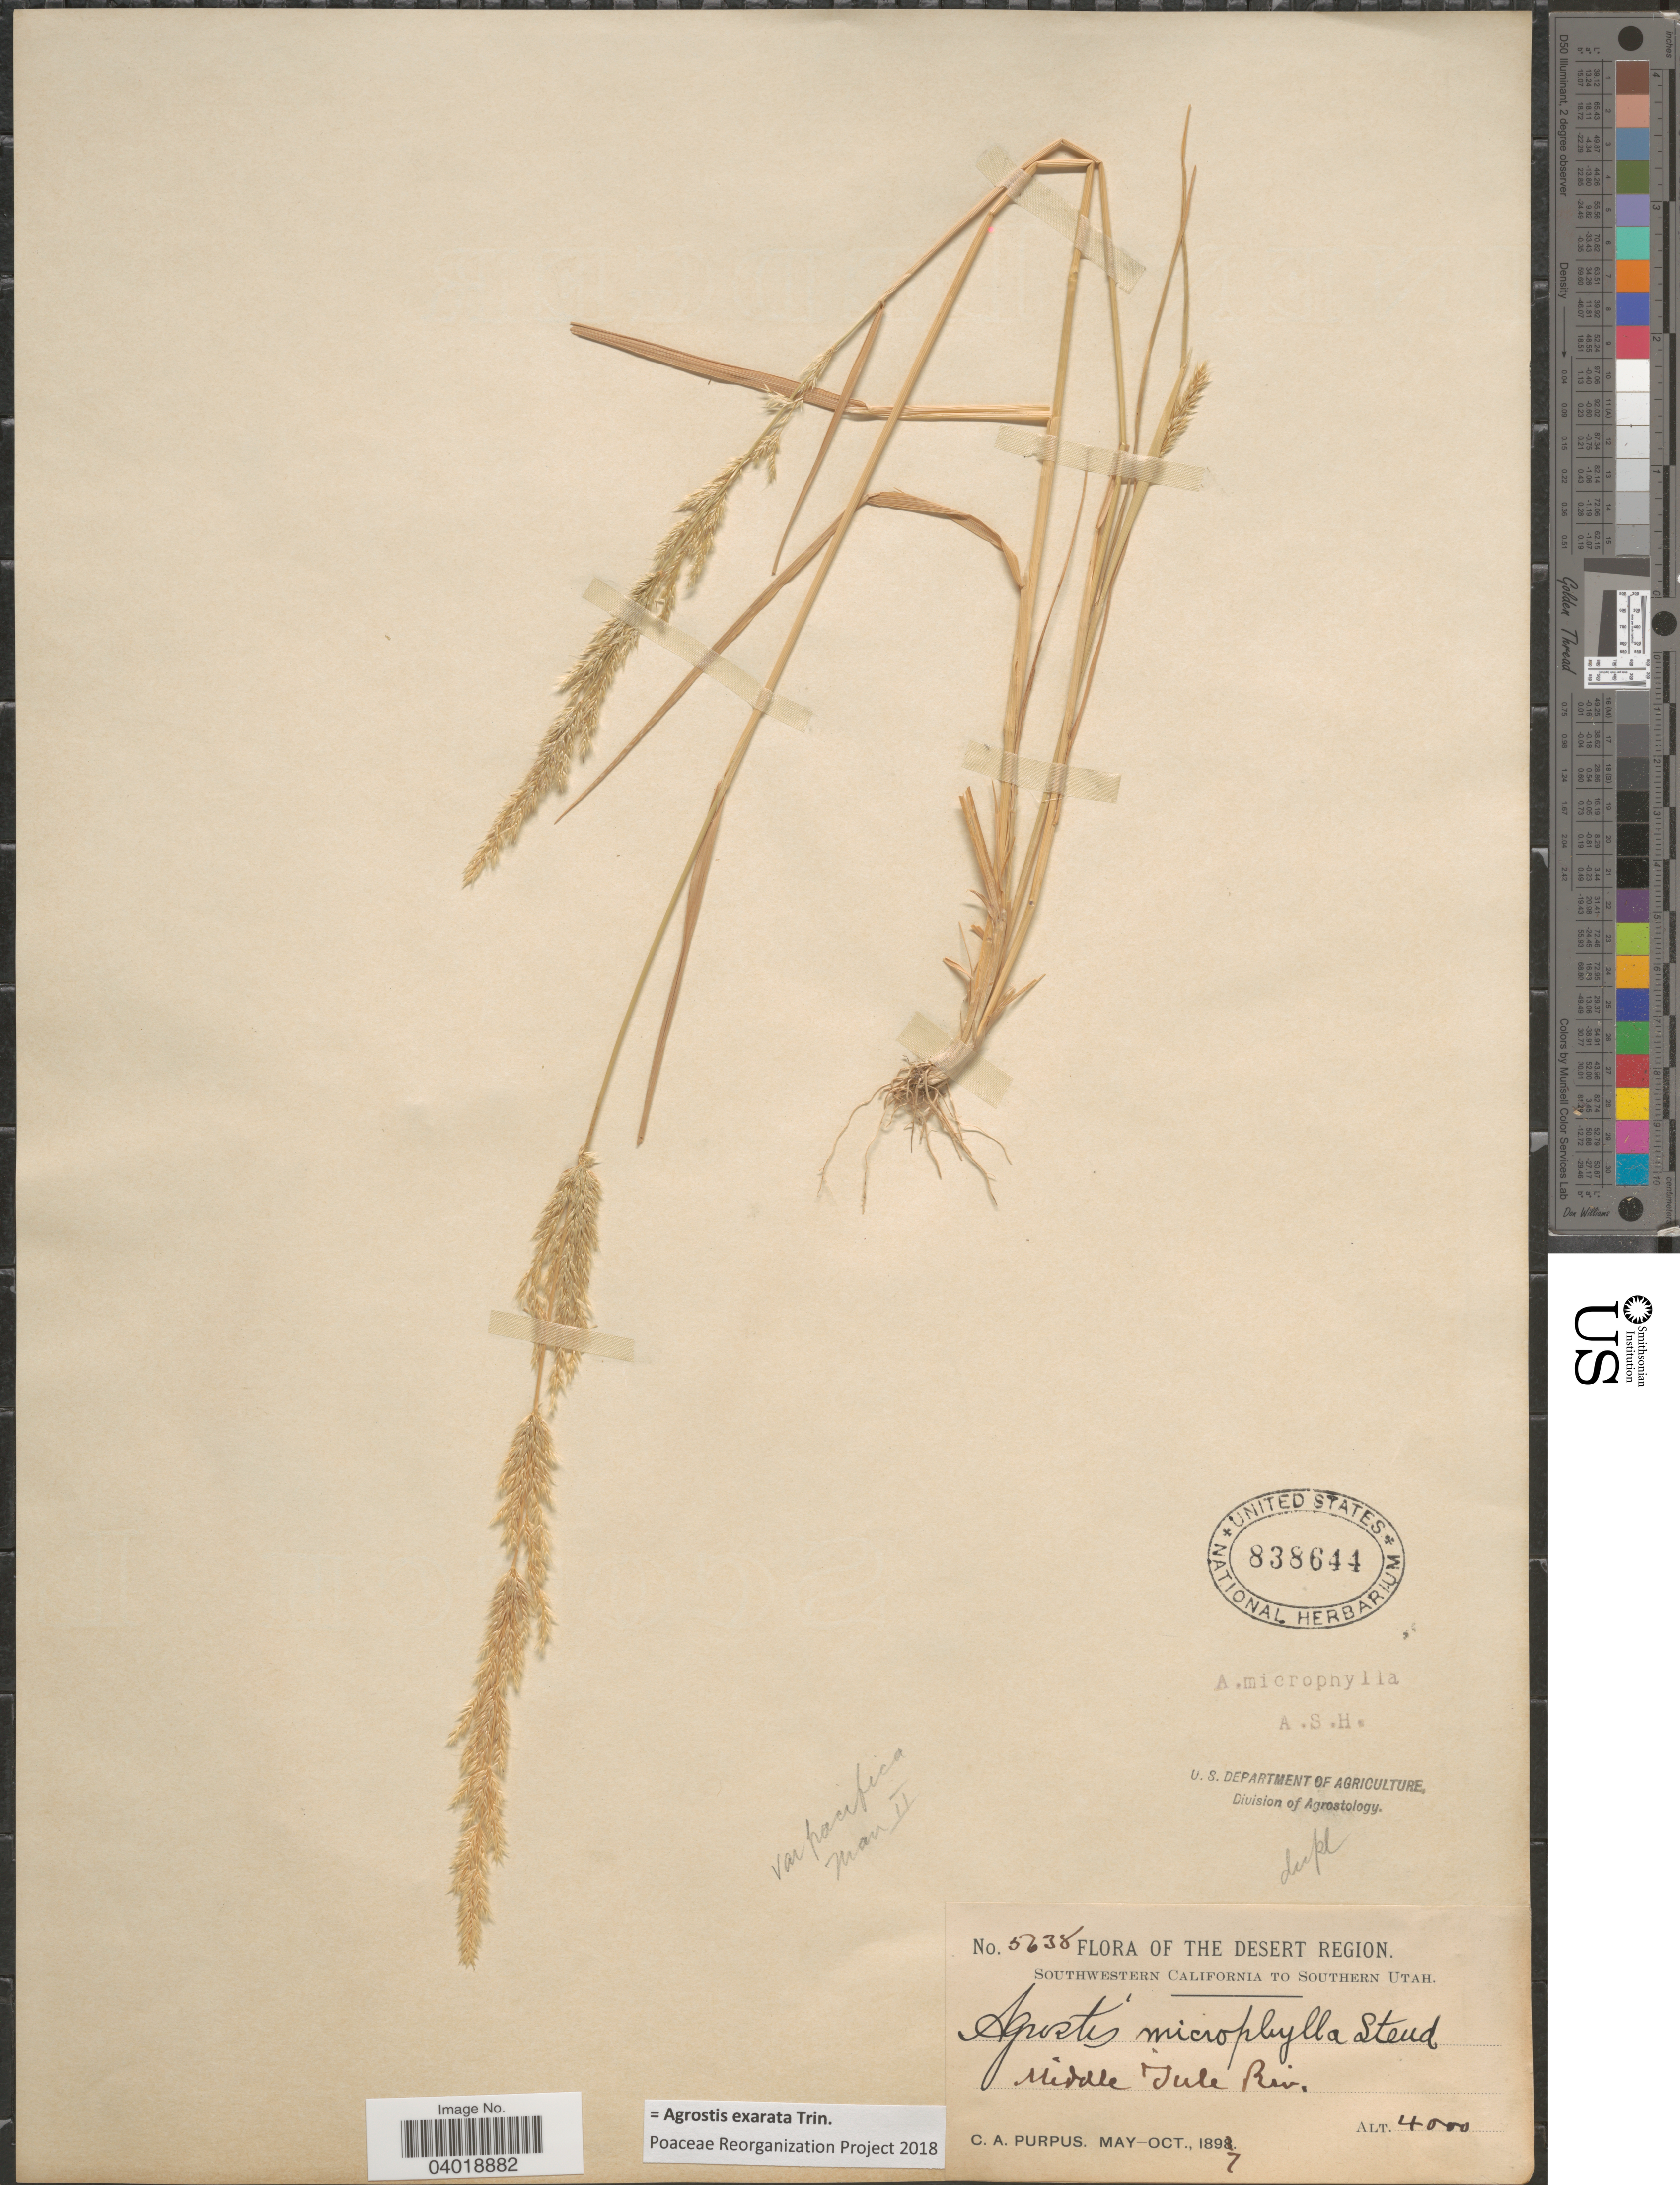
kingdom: Plantae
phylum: Tracheophyta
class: Liliopsida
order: Poales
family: Poaceae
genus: Agrostis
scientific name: Agrostis exarata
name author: Trin.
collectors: C. A. Purpus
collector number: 5638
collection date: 1897-05/1897-10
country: United States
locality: Desert Region. Southwestern California to Southern Utah [unsure placement] Middle Tule Riv.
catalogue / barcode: US 838644